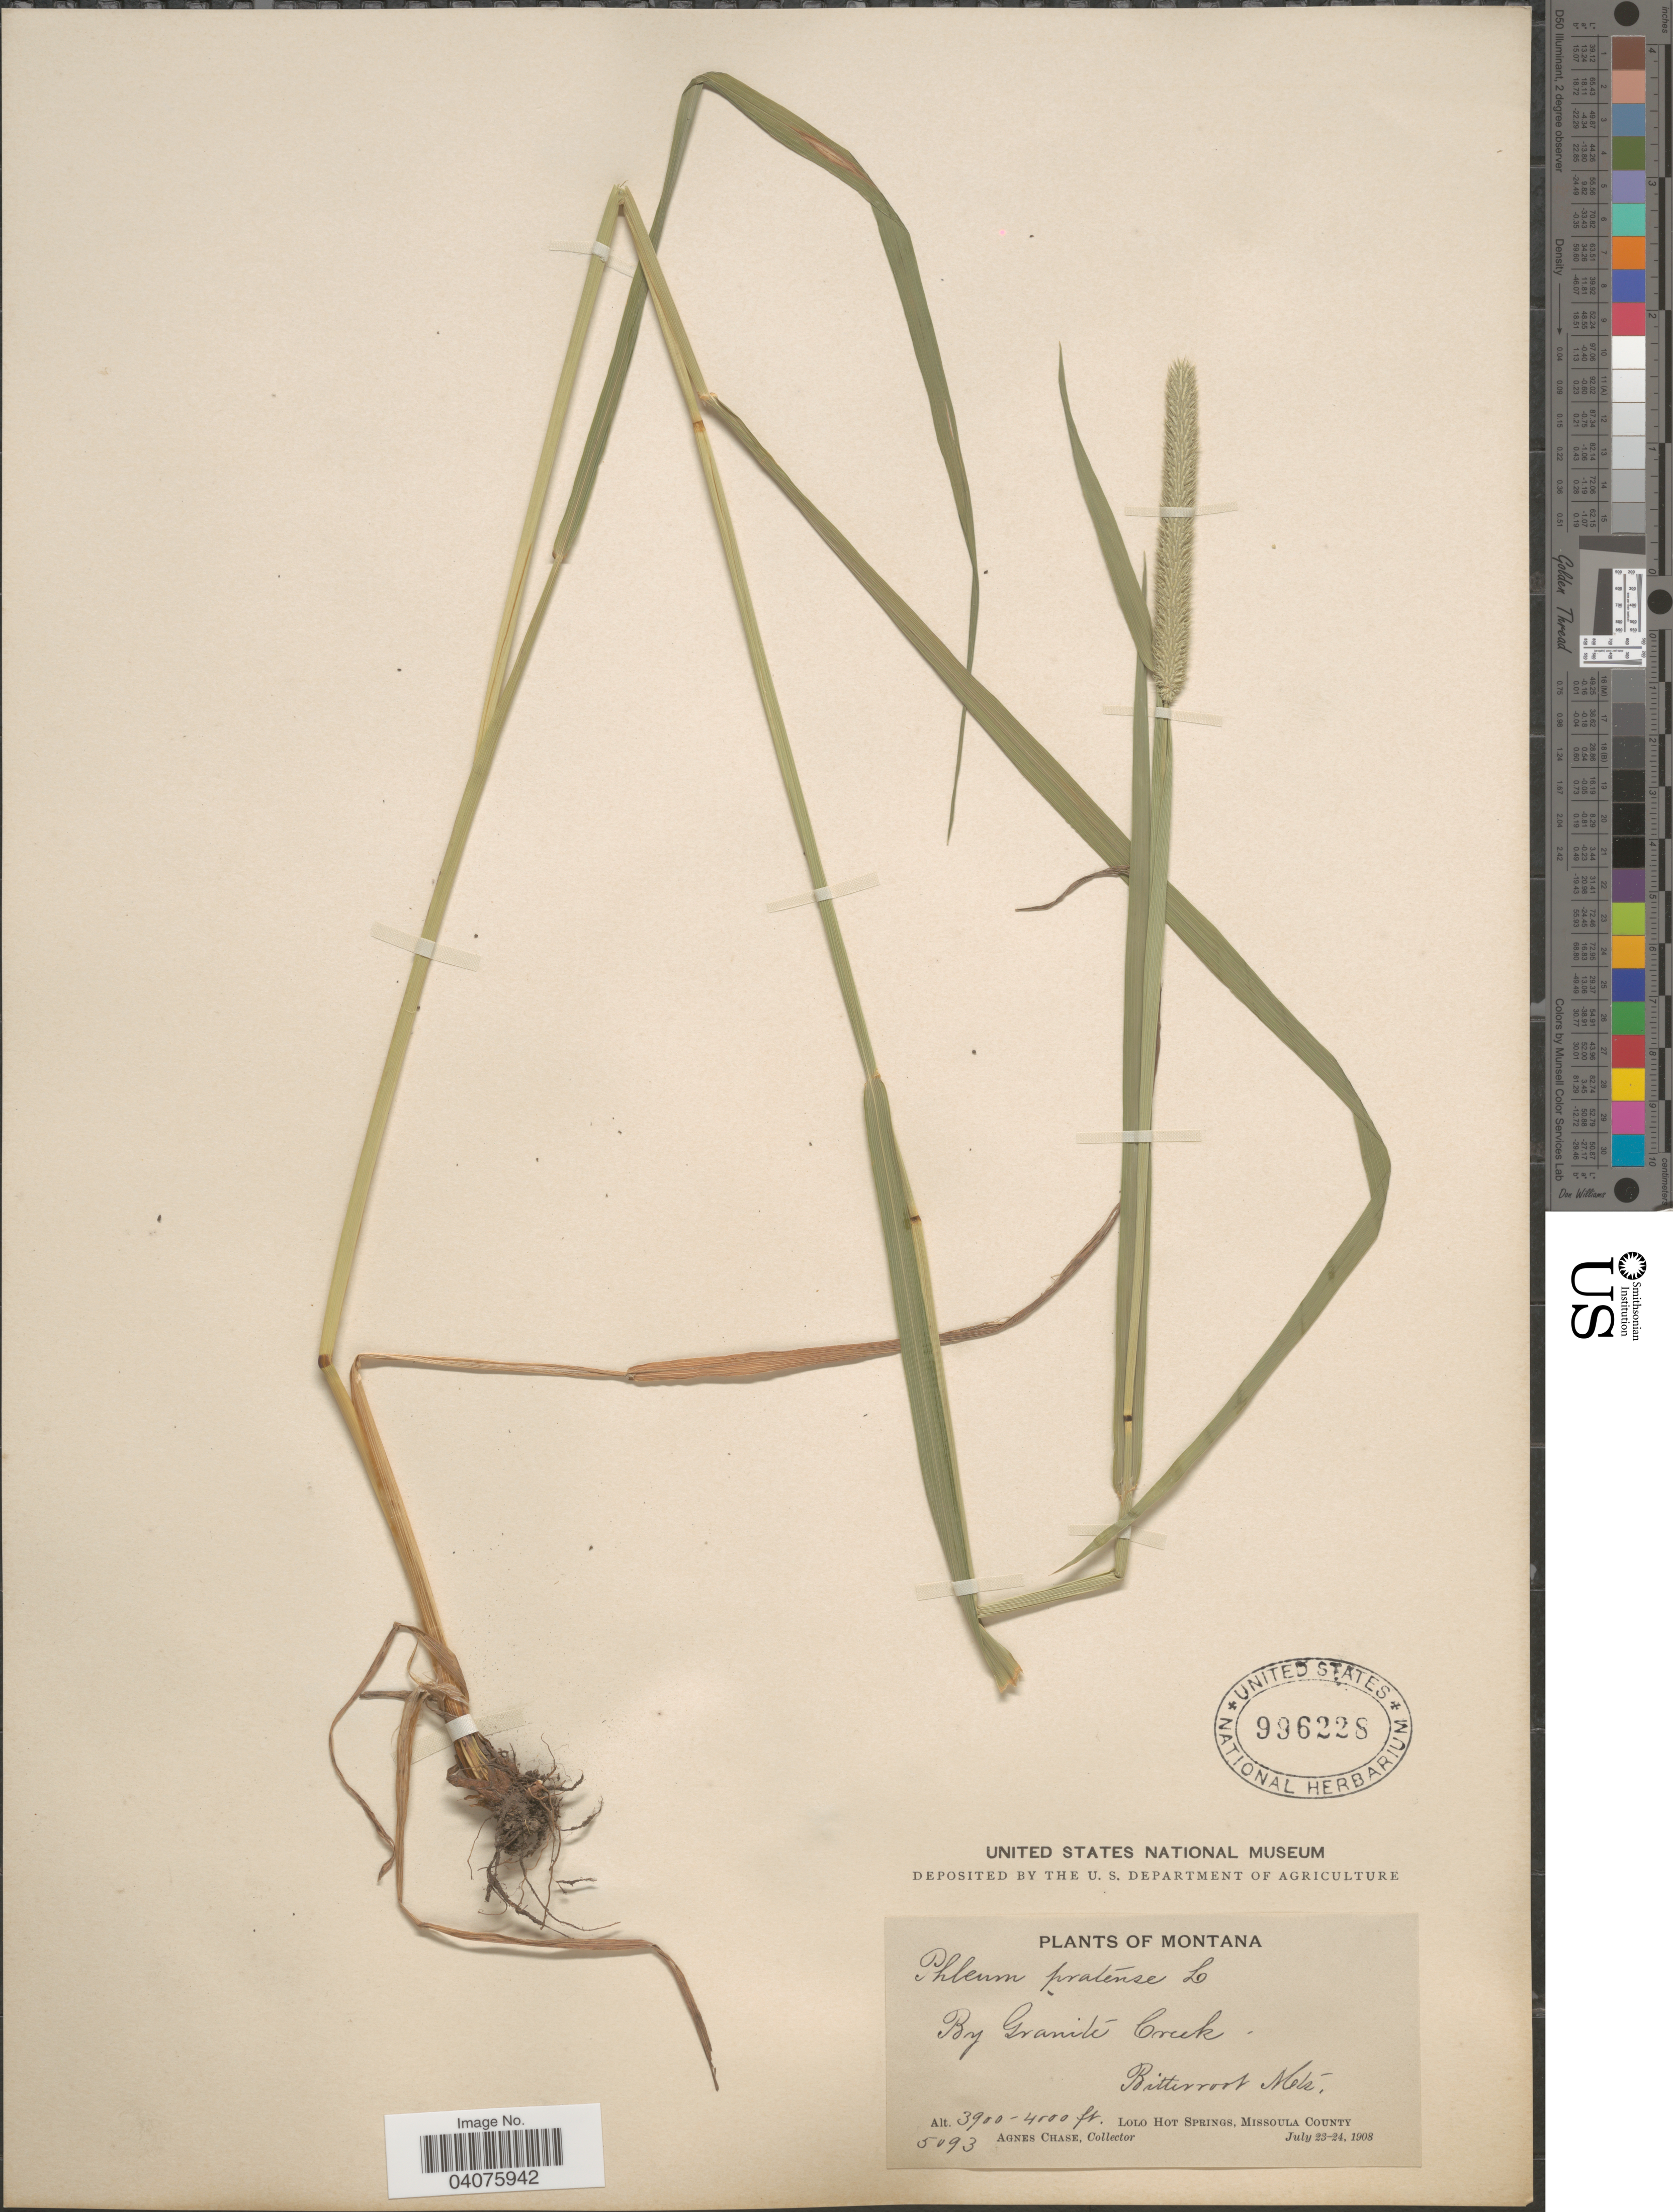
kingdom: Plantae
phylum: Tracheophyta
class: Liliopsida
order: Poales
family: Poaceae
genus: Phleum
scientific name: Phleum pratense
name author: L.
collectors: A. Chase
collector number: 5093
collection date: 1908-07-23/1908-07-24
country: United States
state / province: Montana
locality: By Granite Creek. Bitterroot Mts. Lolo Hot Springs, Missoula County.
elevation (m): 1189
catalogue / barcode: US 996228